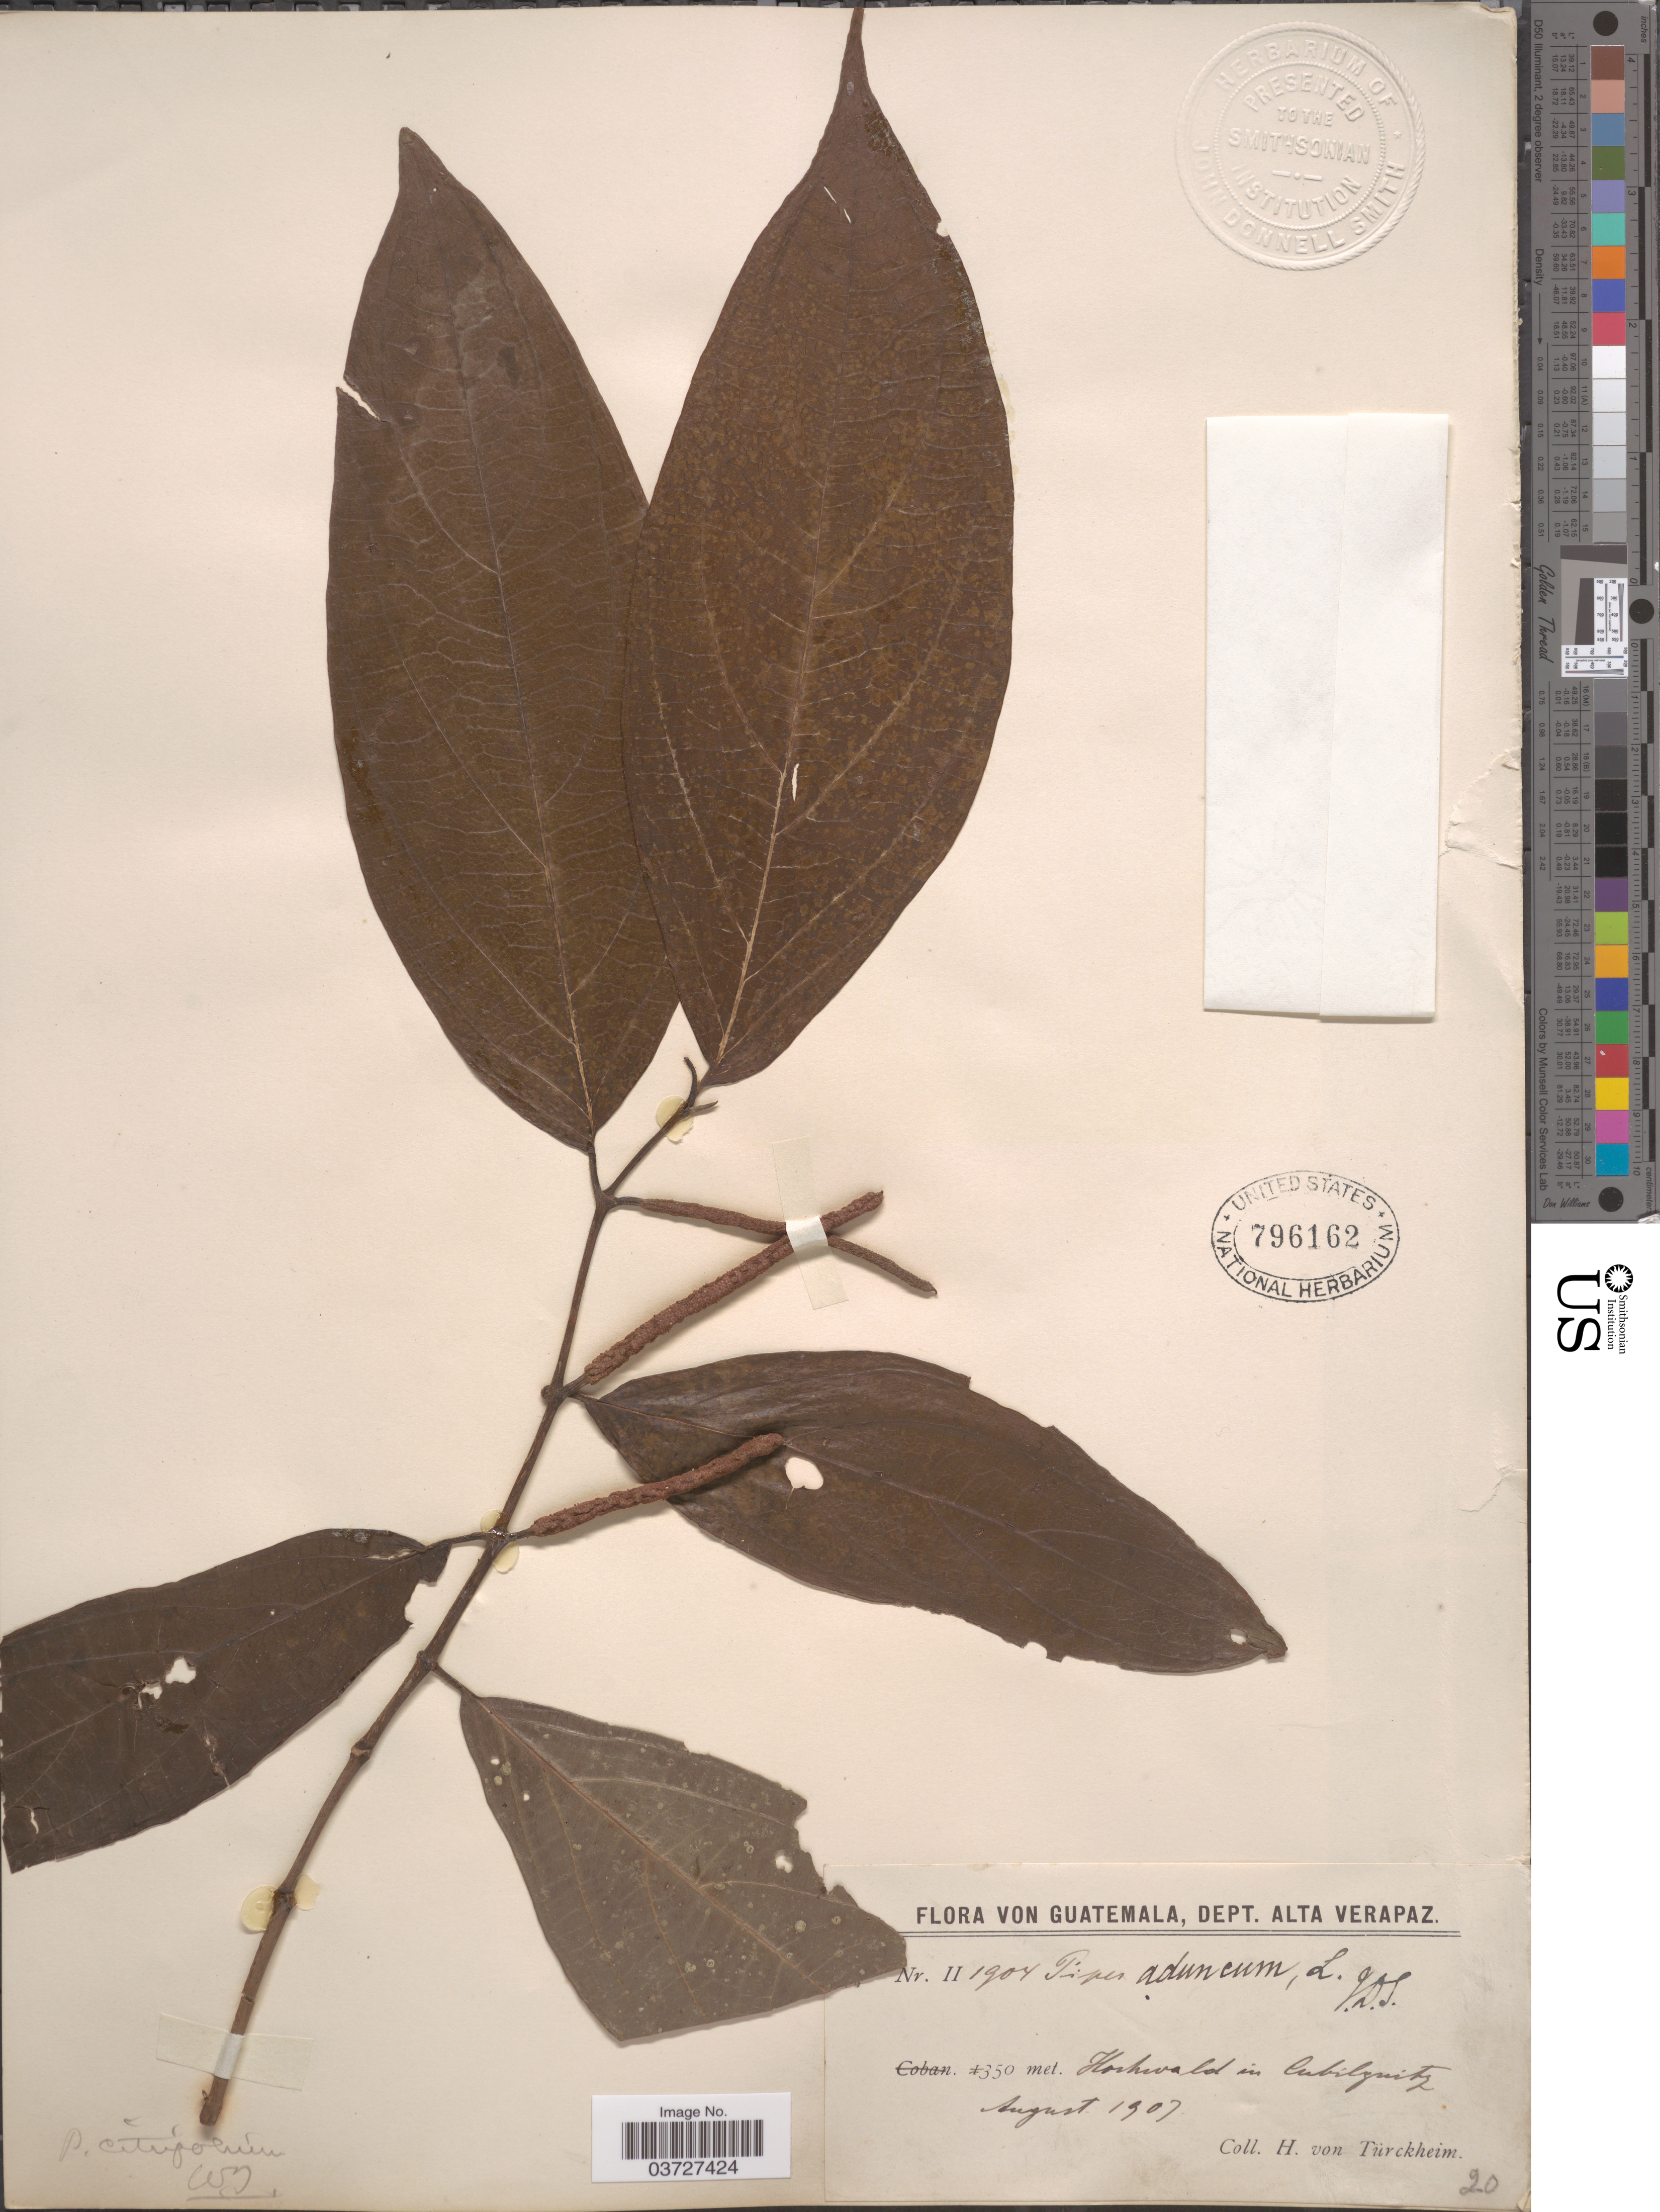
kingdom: Plantae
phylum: Tracheophyta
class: Magnoliopsida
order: Piperales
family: Piperaceae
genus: Piper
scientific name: Piper citrifolium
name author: Lam.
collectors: H. von Türckheim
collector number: II1904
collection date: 1907-08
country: Guatemala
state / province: Alta Verapaz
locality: Dept. Alta Verapaz. Hochwald in Cubilquitz.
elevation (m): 350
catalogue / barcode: US 796162